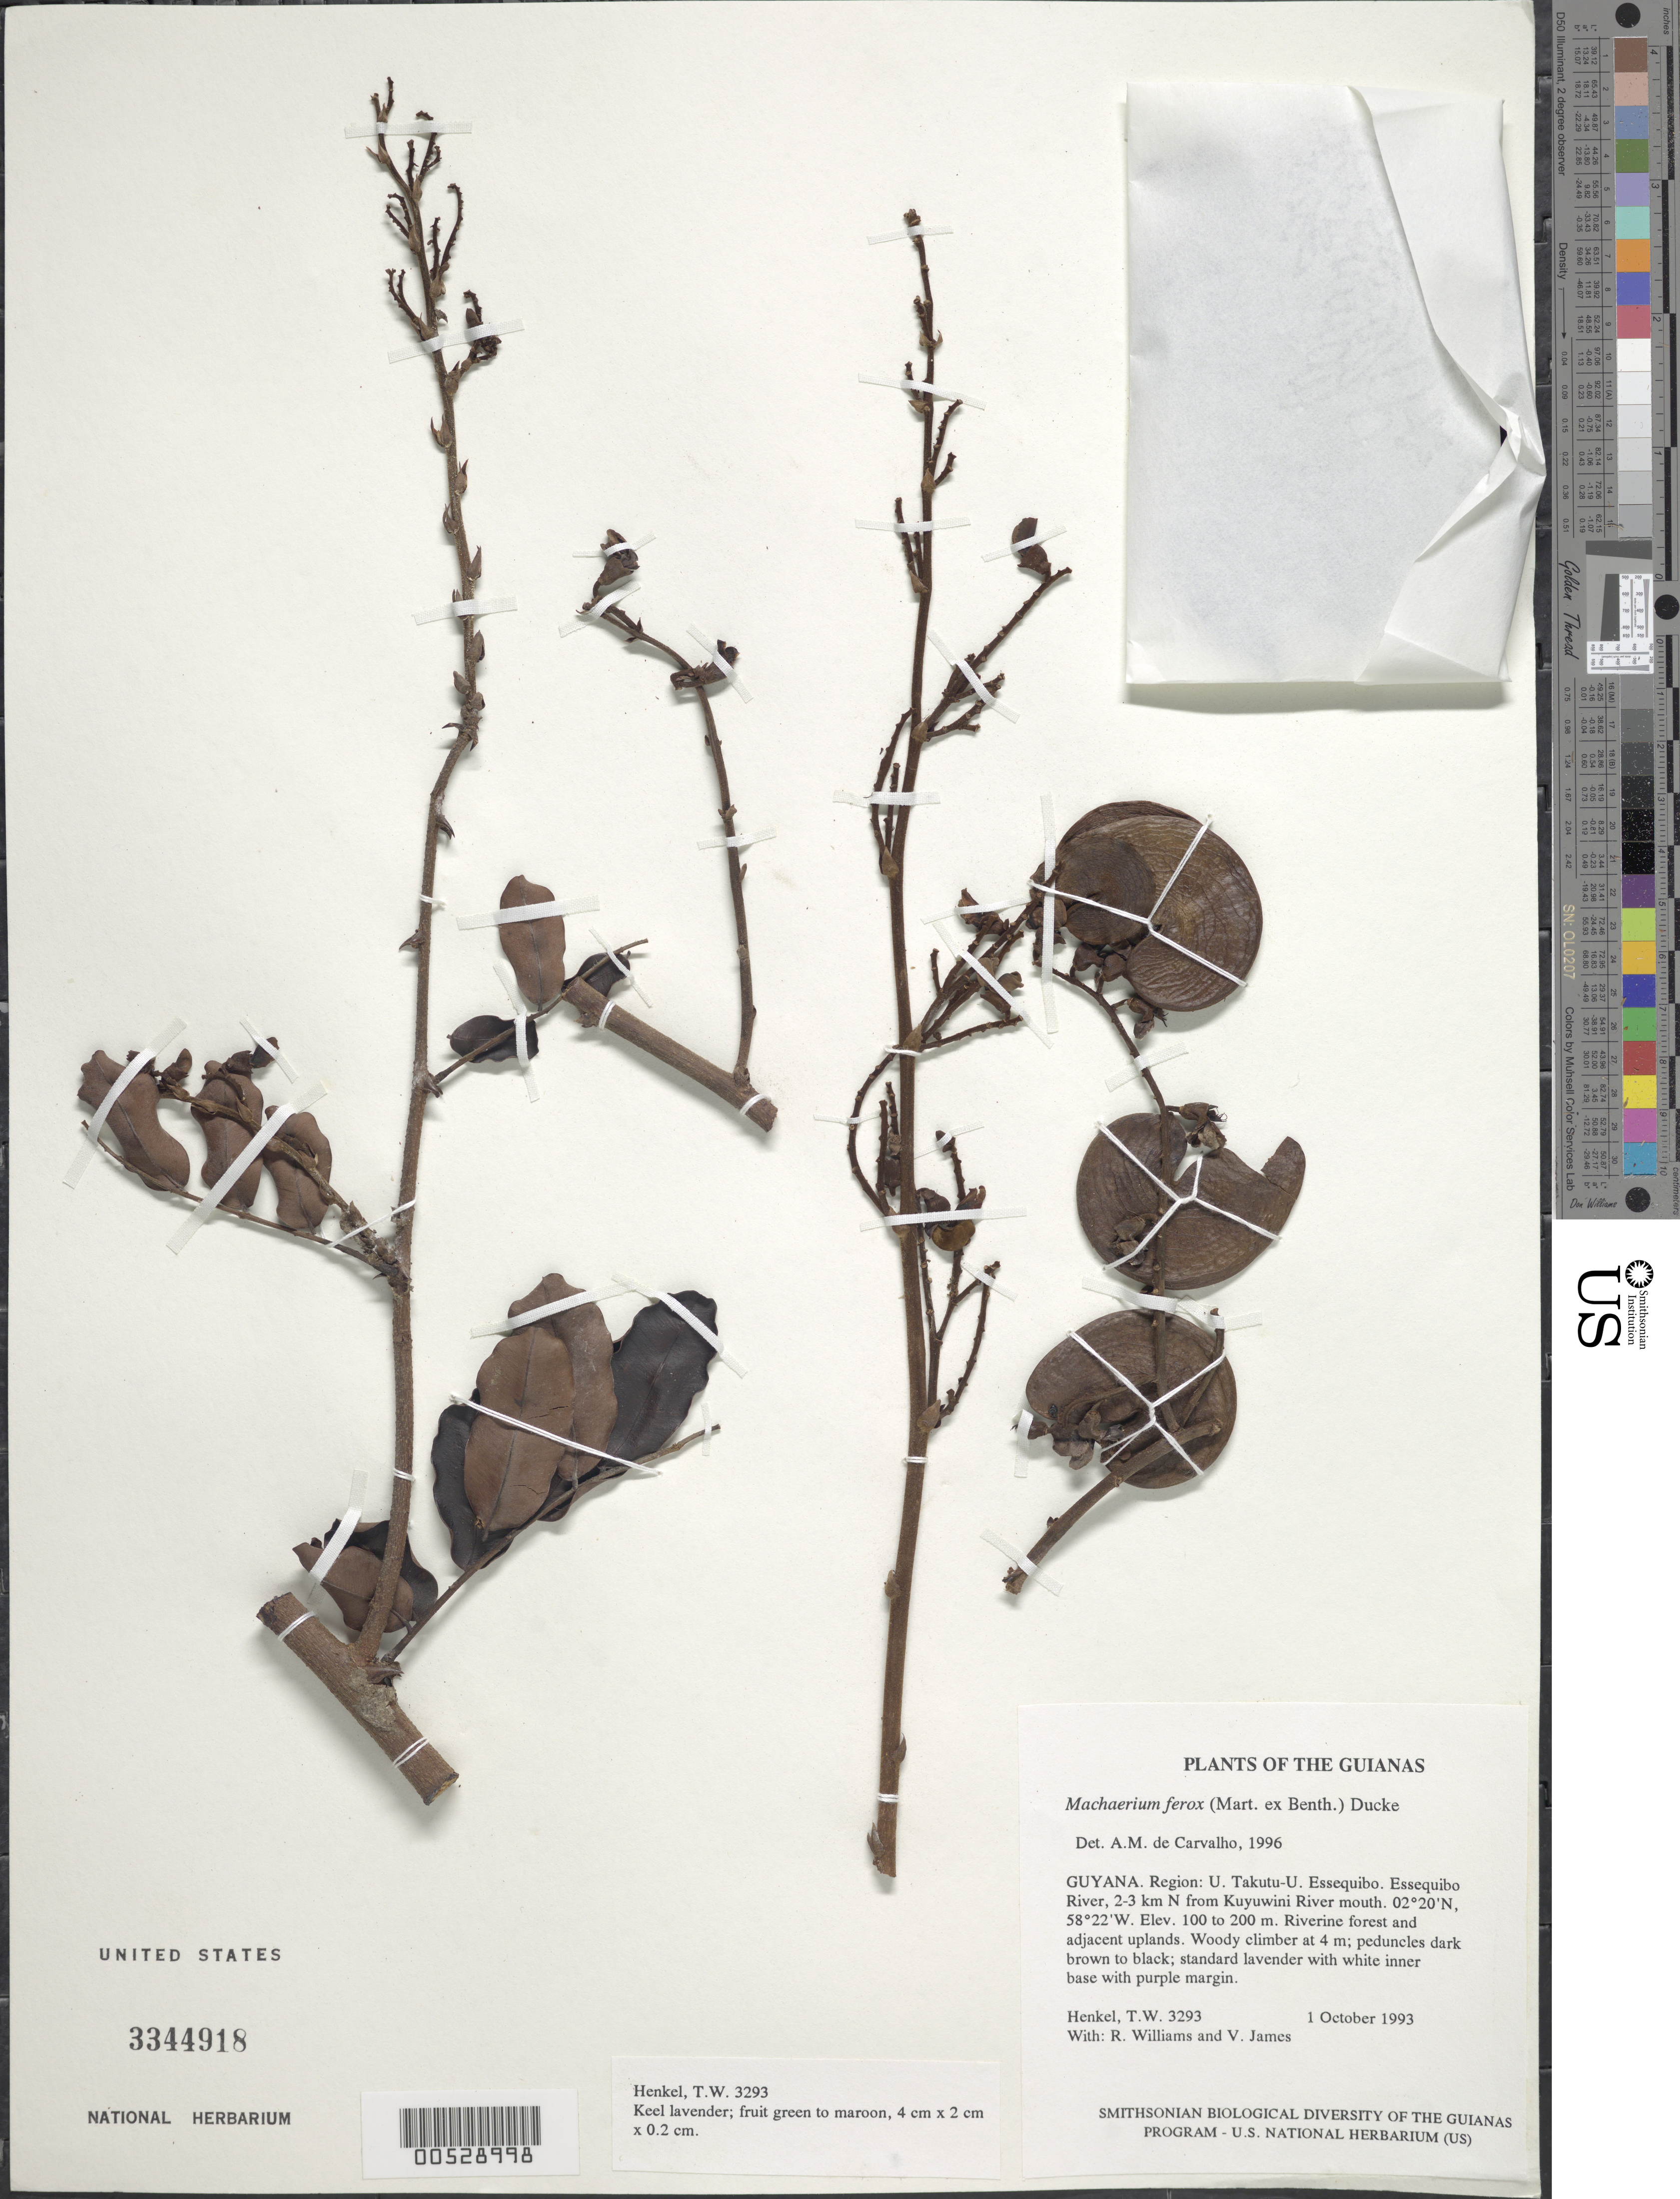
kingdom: Plantae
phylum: Tracheophyta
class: Magnoliopsida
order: Fabales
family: Fabaceae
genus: Machaerium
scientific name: Machaerium ferox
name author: (Mart. ex Benth.) Ducke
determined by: Carvalho, A. M. V. de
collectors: T. Henkel, R. Williams & V. James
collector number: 3293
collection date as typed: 1 October 1993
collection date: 1993-10-01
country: Guyana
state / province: U. Takutu-U. Essequibo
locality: Essequibo River, 2-3 km N from Kuyuwini River mouth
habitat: Riverine forest and adjacent uplands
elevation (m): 100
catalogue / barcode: US 3344918